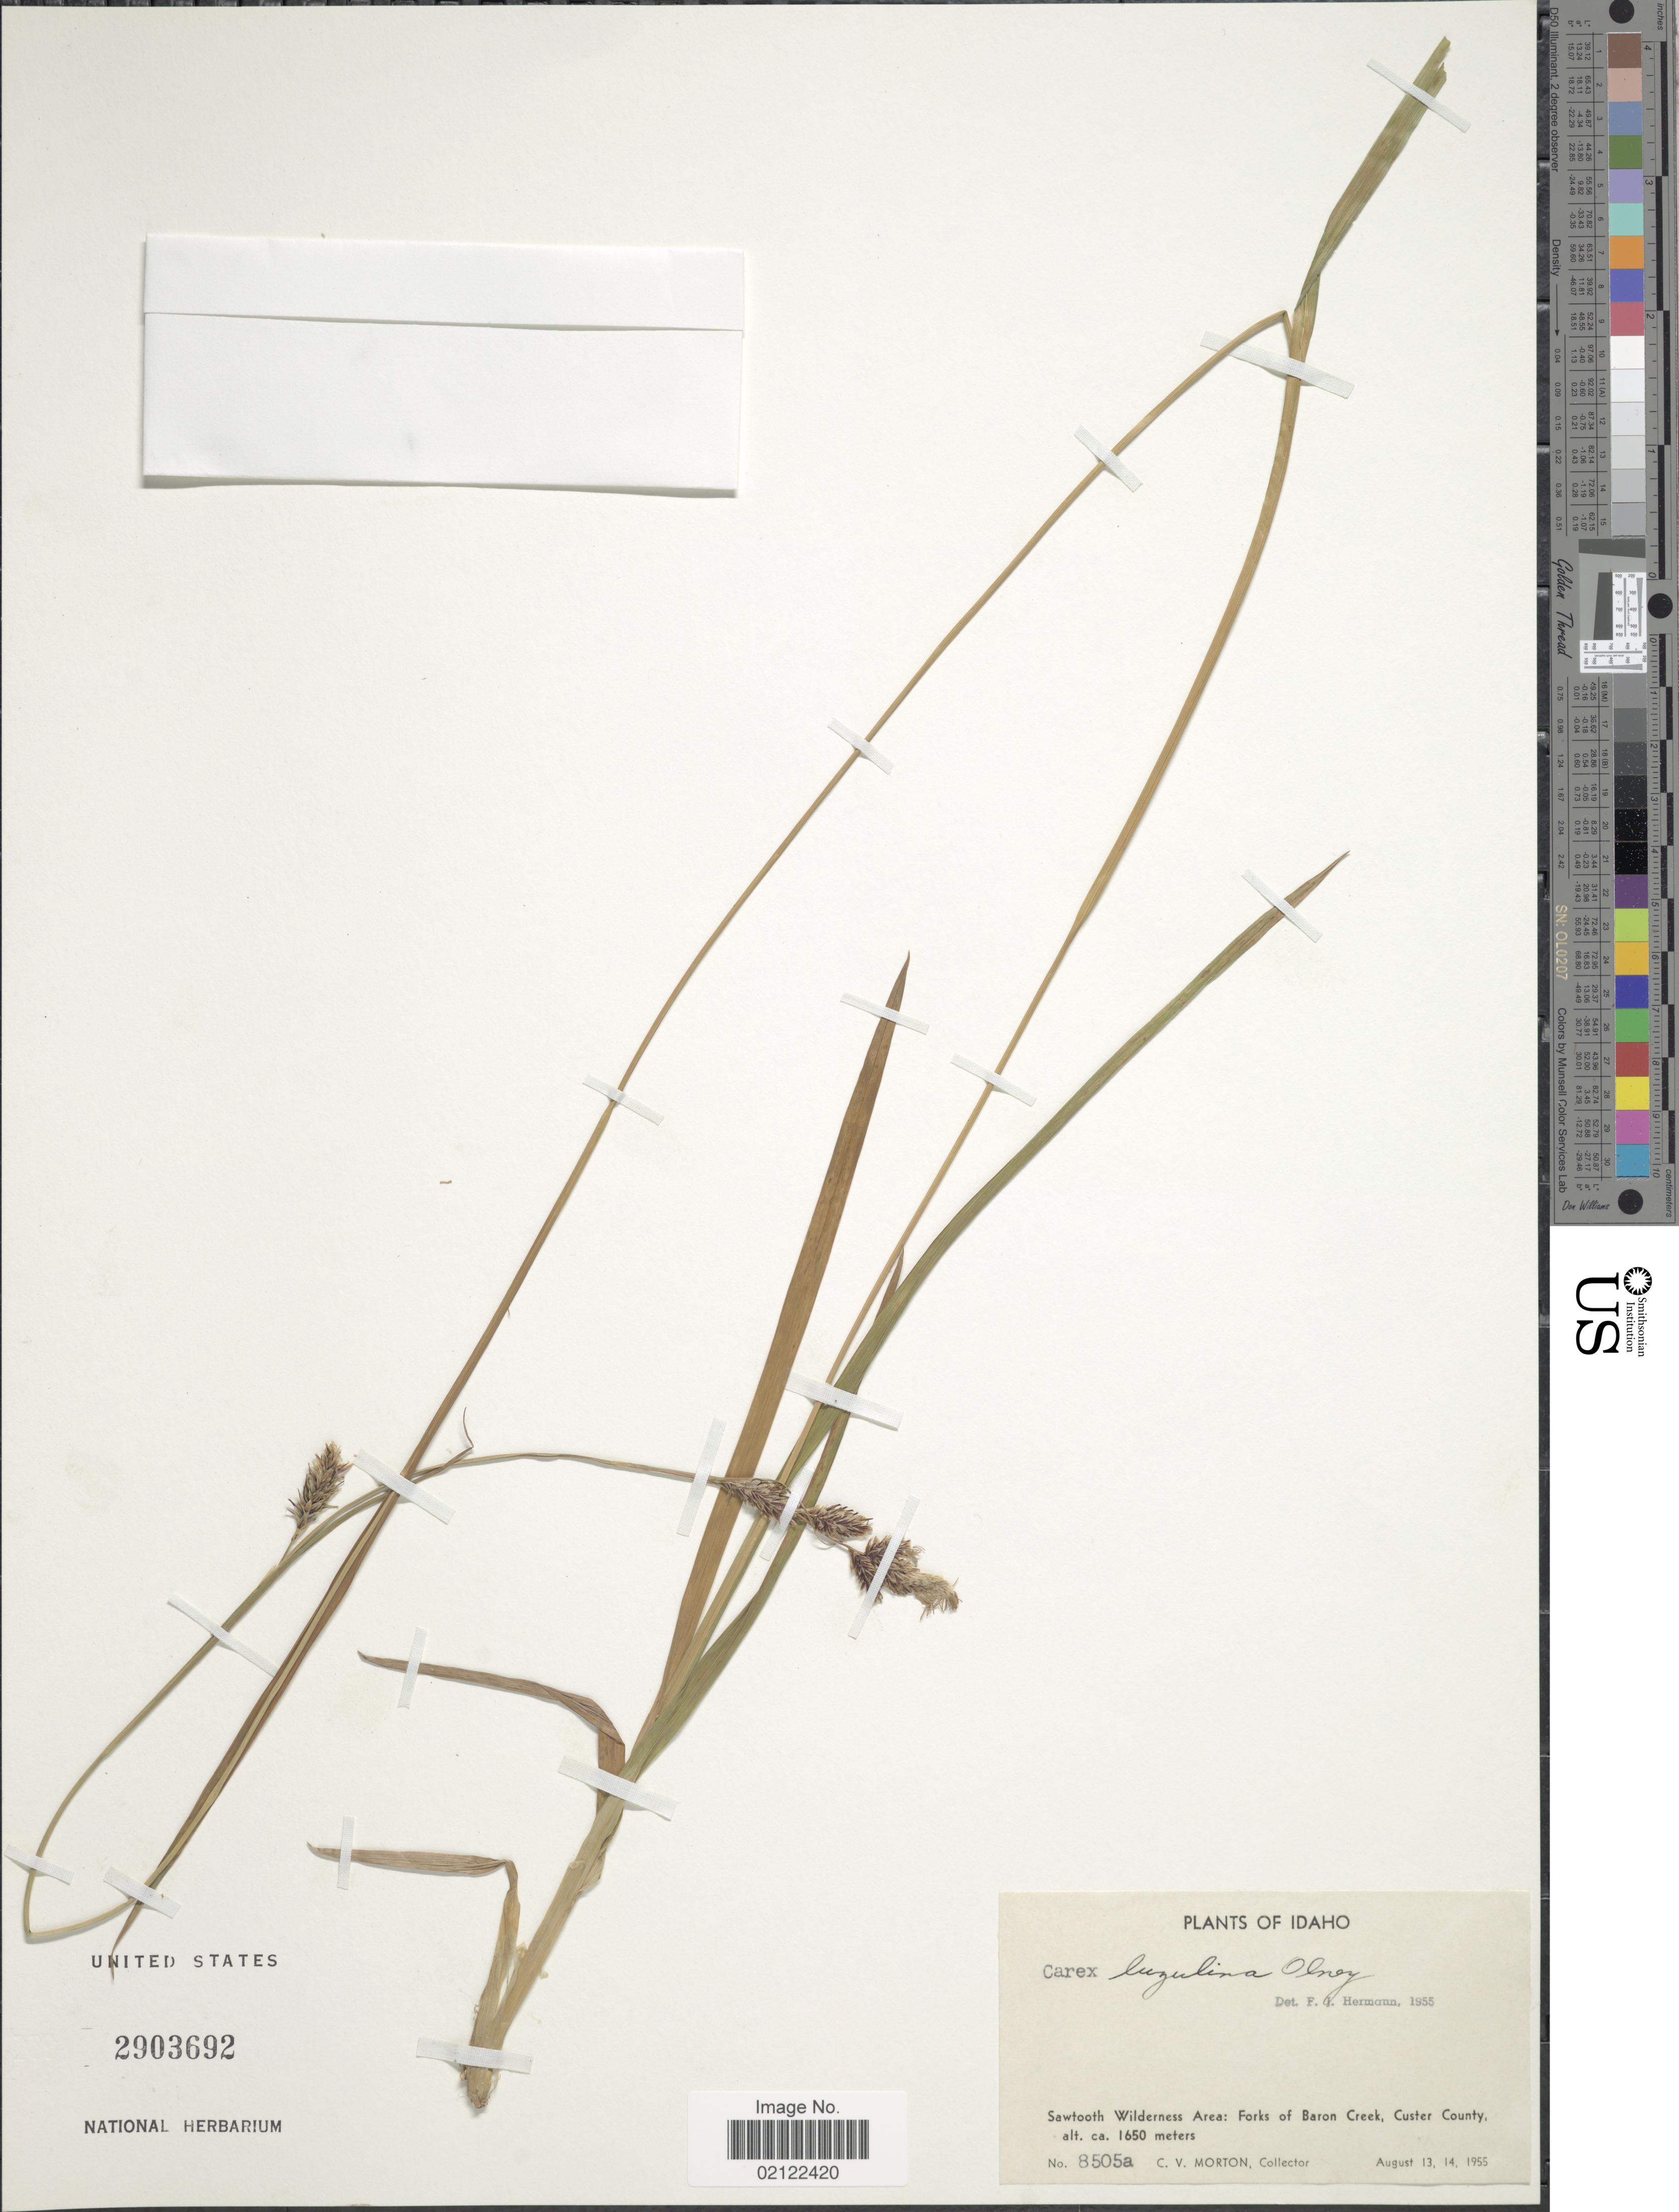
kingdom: Plantae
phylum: Tracheophyta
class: Liliopsida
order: Poales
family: Cyperaceae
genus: Carex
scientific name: Carex luzulina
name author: Olney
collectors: C. V. Morton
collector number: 8505a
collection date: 1955-08-13/1955-08-14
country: United States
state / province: Idaho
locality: Sawtooth Wilderness Area: Forks of Baron Creek, Custer County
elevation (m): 1650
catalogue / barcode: US 2903692